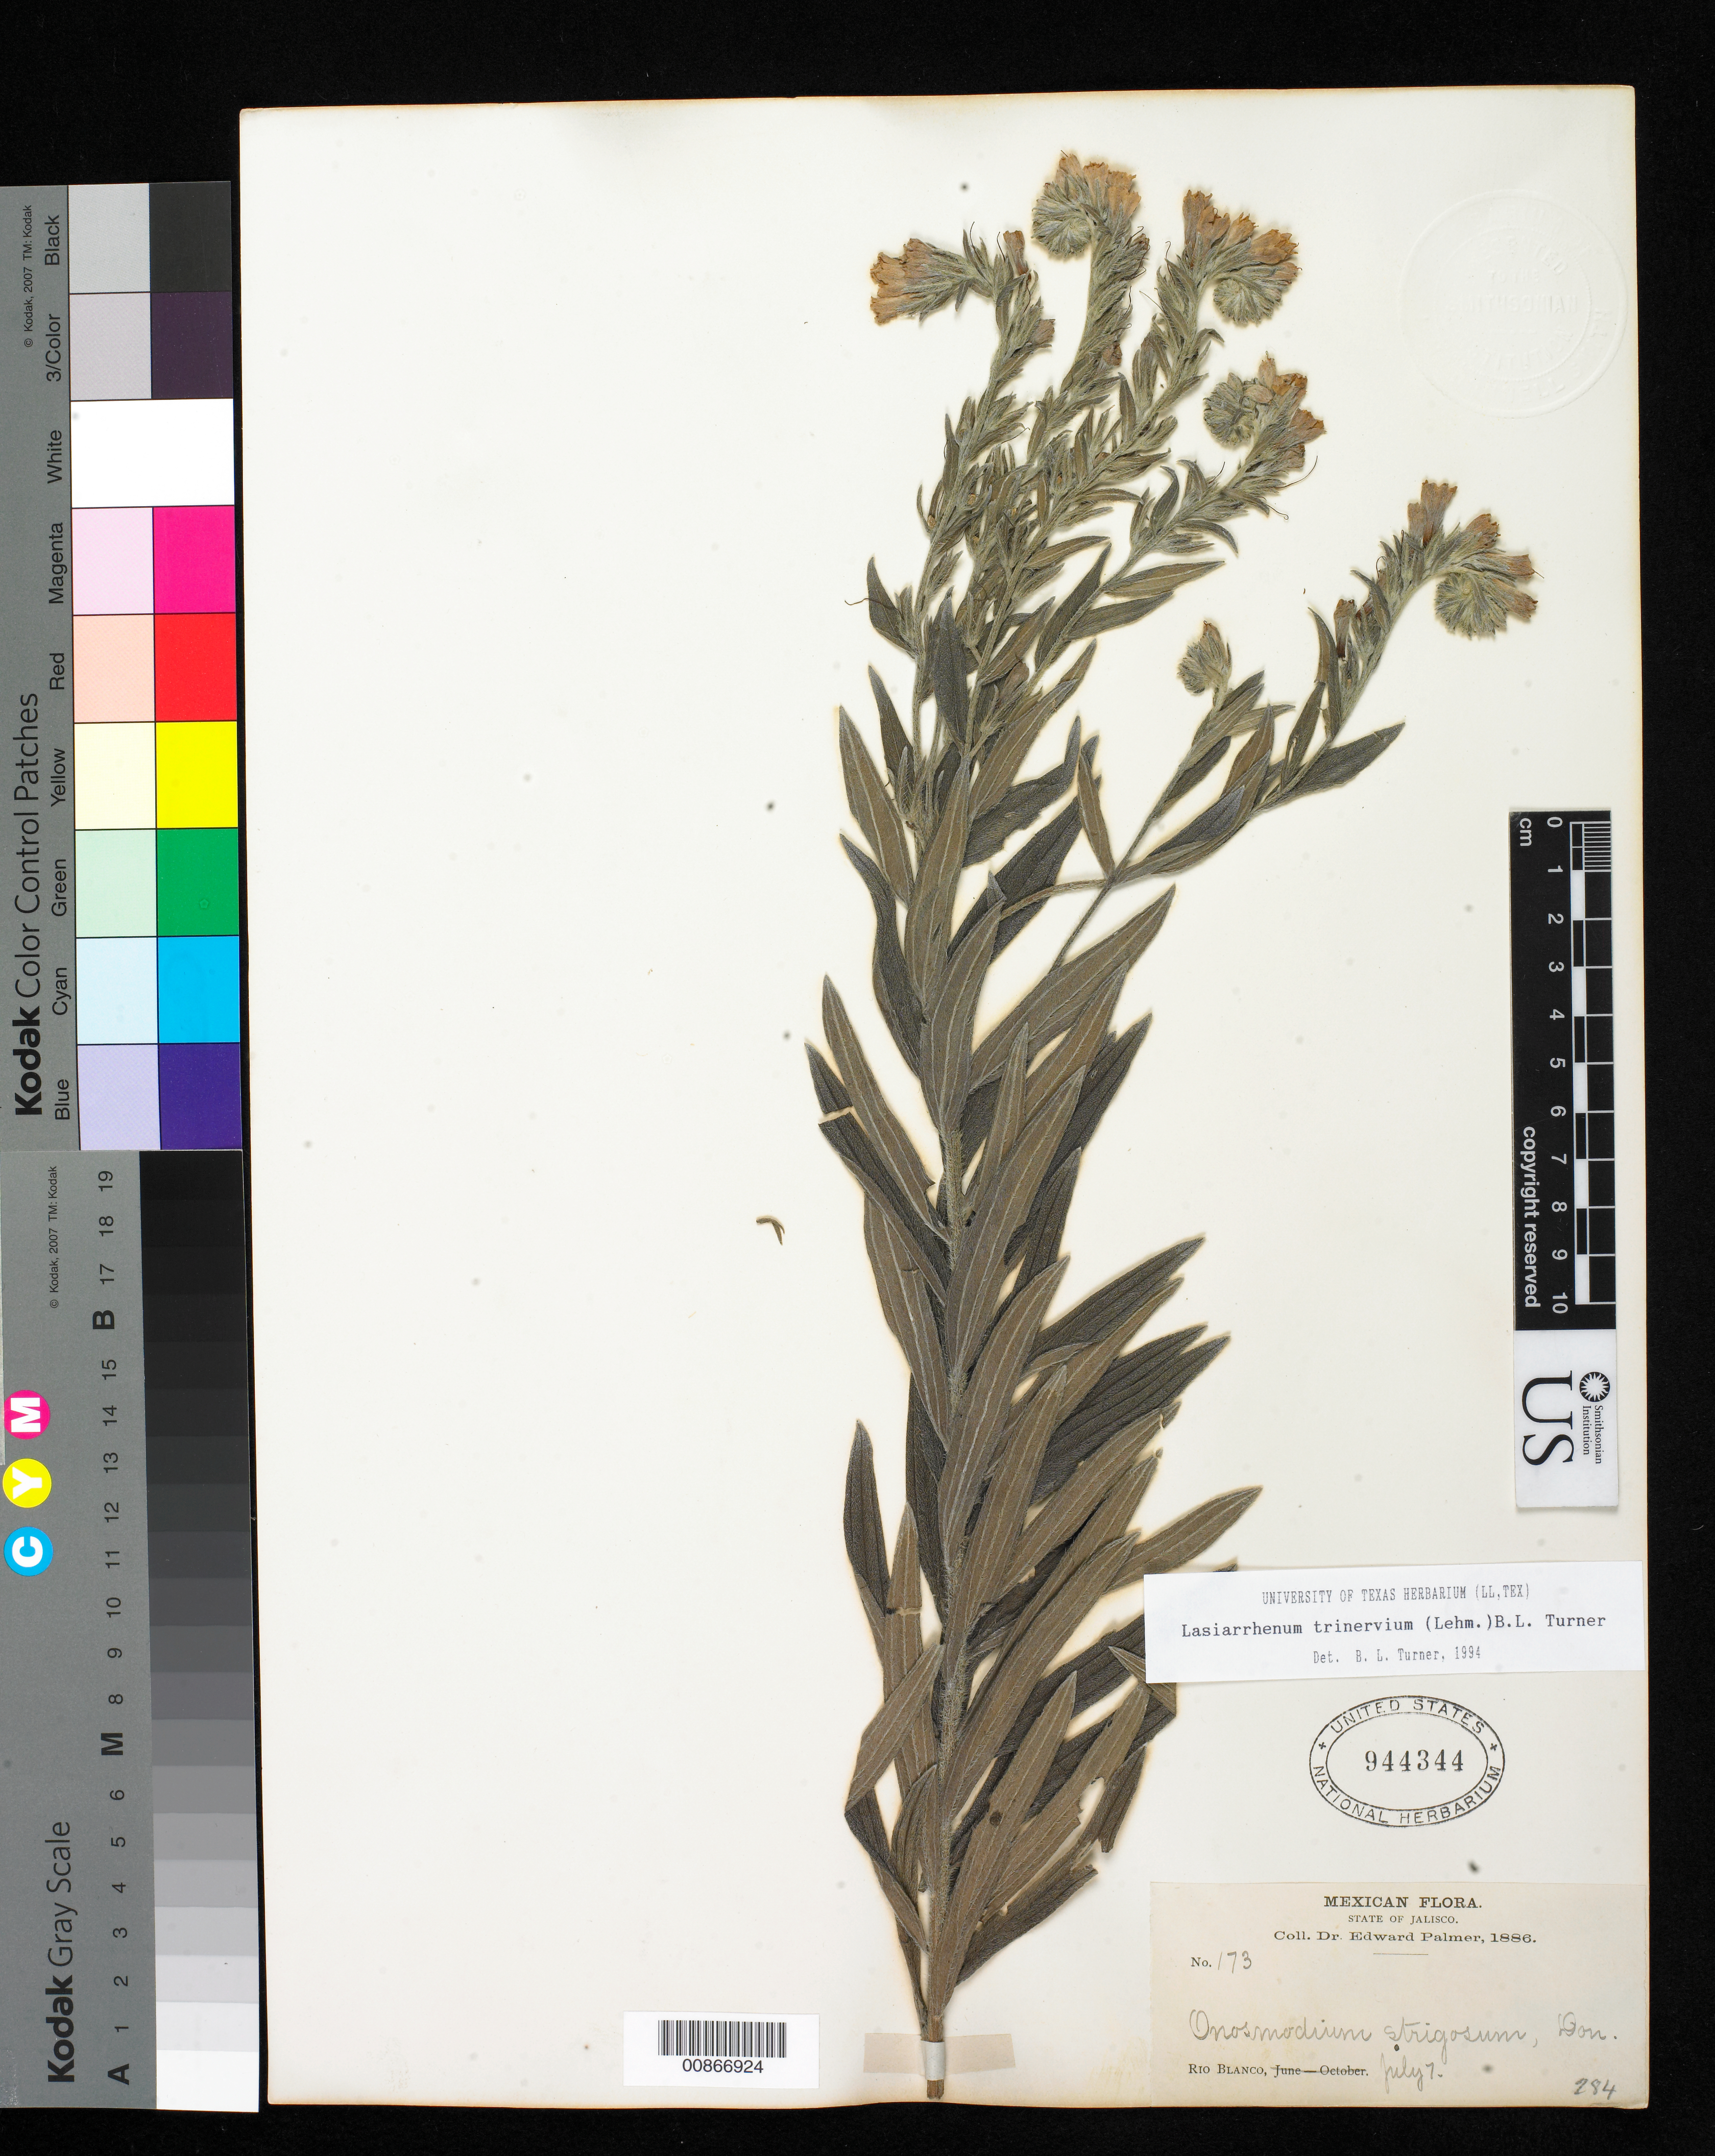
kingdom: Plantae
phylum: Tracheophyta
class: Magnoliopsida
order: Boraginales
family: Boraginaceae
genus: Lithospermum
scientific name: Lithospermum trinervium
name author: (Lehm.) J.I. Cohen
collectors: E. Palmer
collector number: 173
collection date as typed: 07 Jul 1886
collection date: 1886-07-07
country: Mexico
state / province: Jalisco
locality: Río Blanco, Jalisco.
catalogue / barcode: US 944344